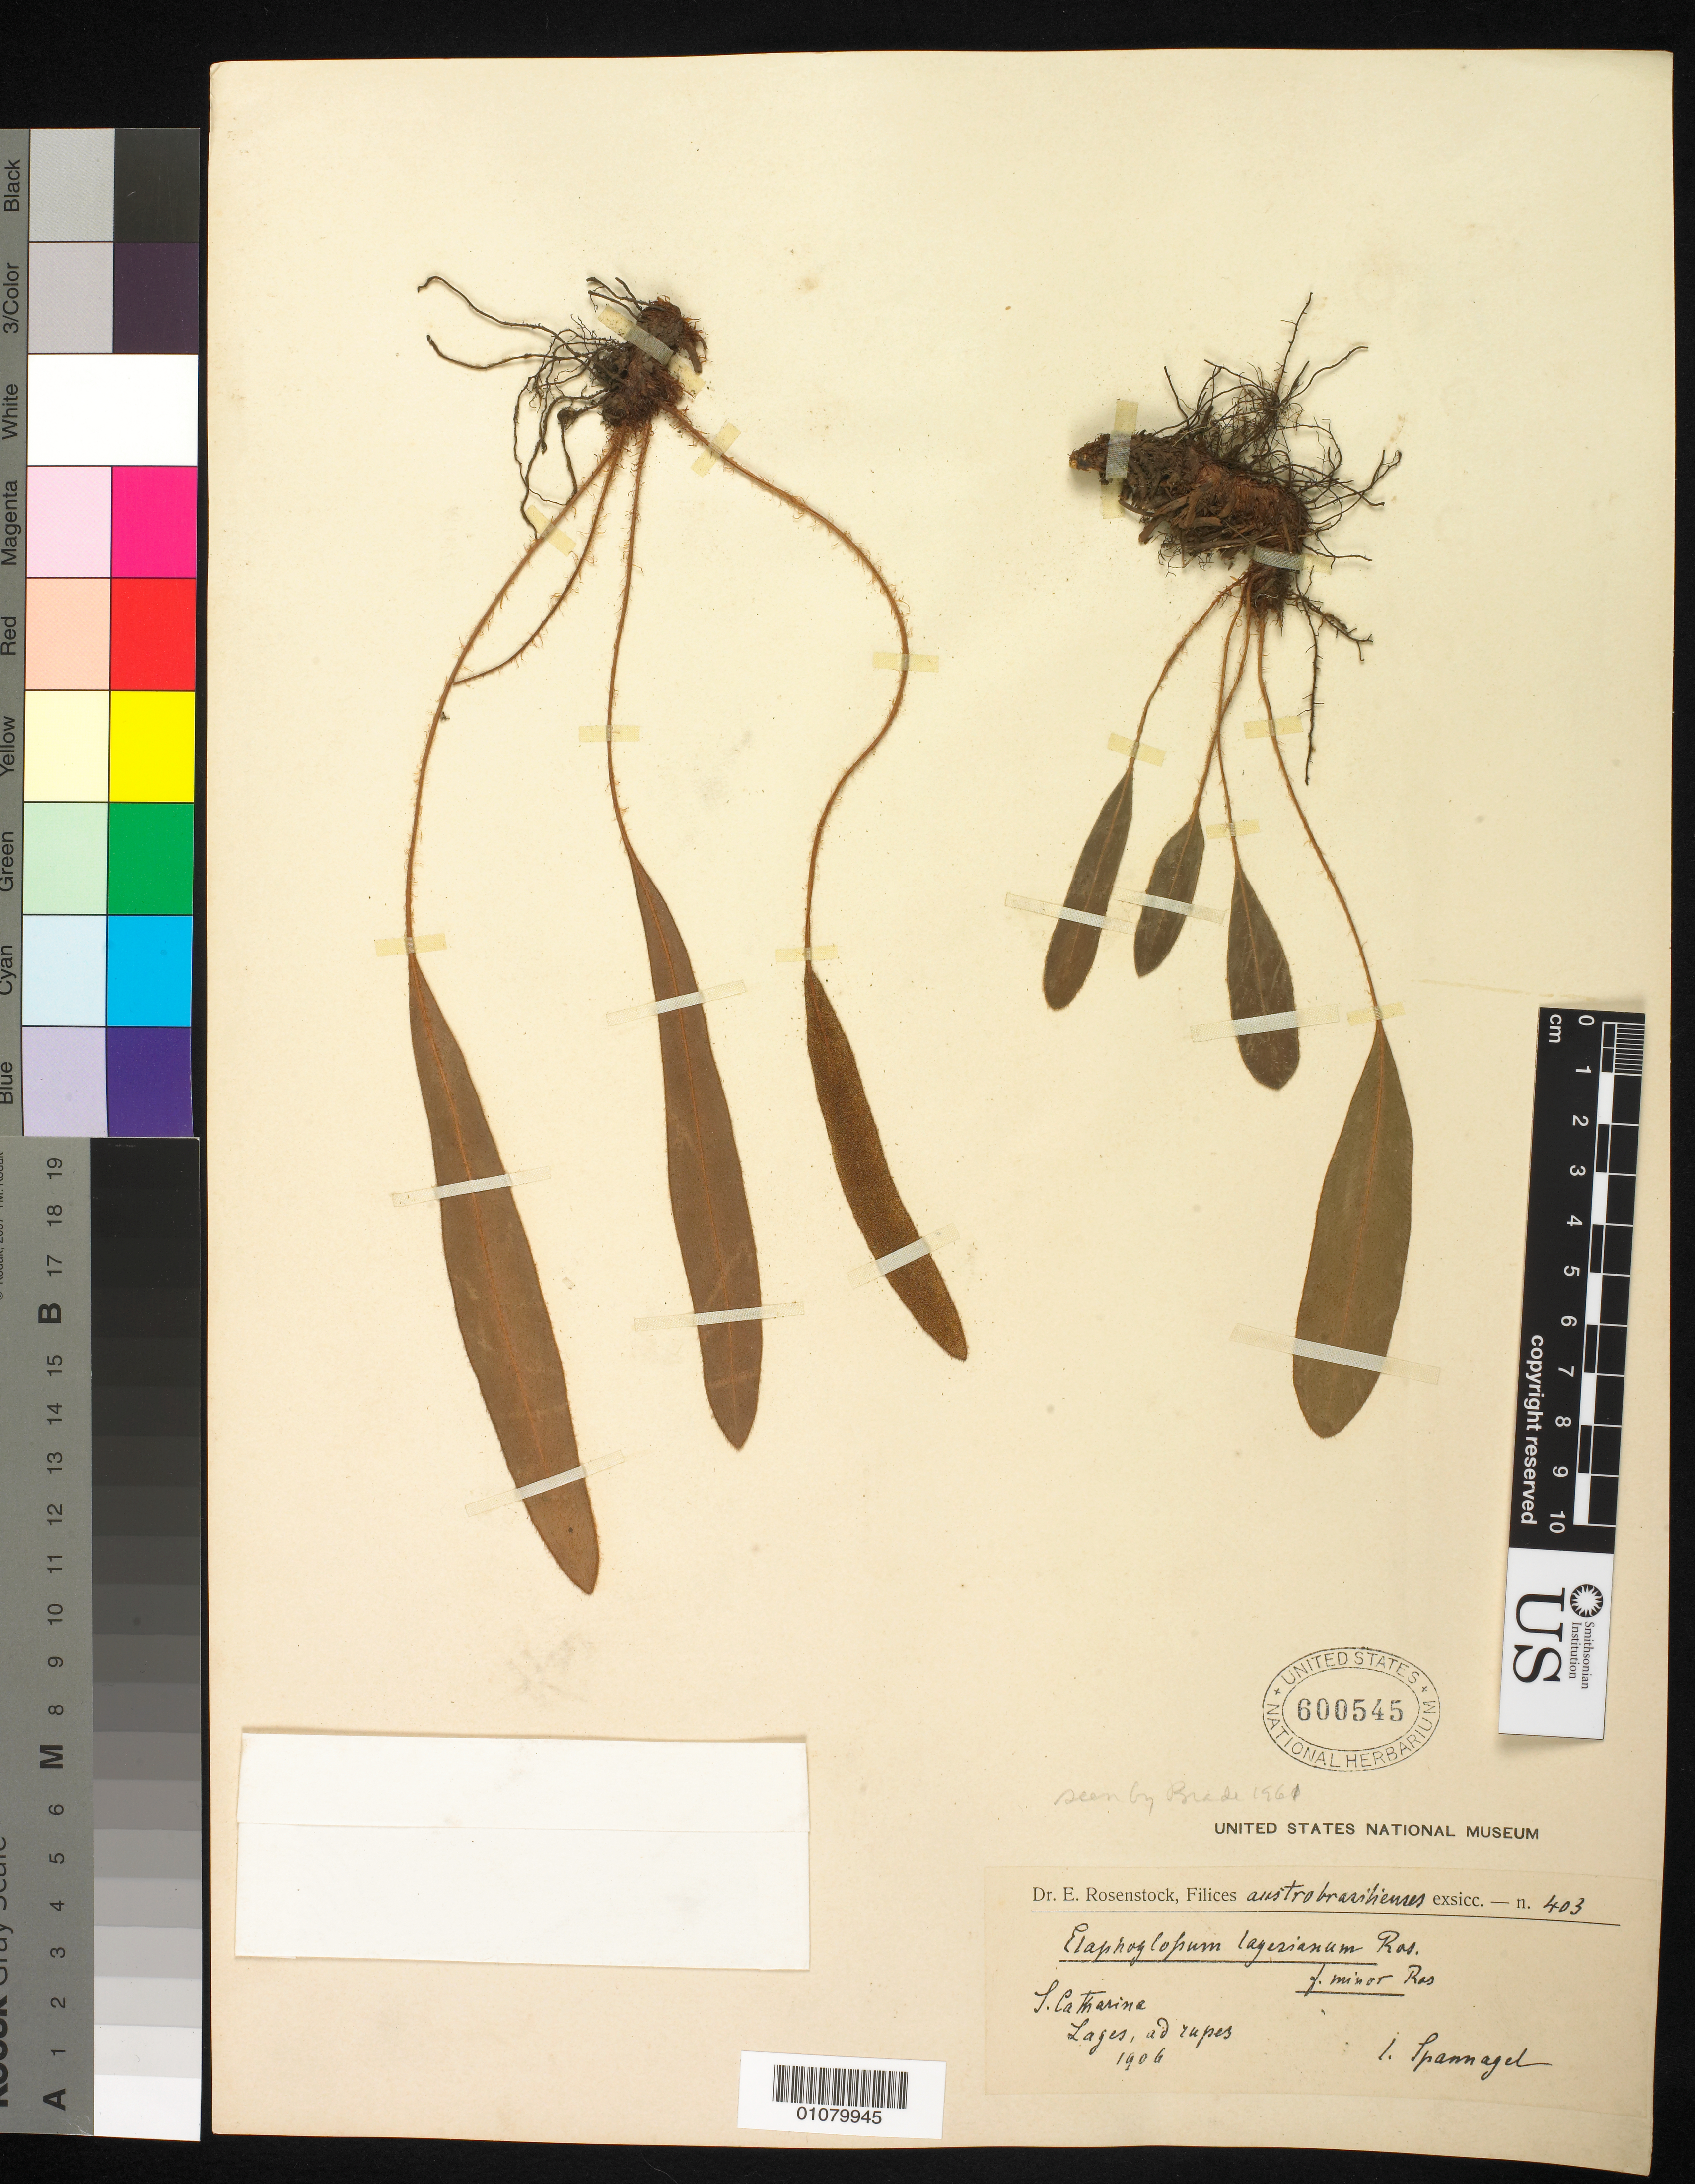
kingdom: Plantae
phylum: Tracheophyta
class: Polypodiopsida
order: Polypodiales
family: Dryopteridaceae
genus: Elaphoglossum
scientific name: Elaphoglossum lagersianum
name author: Rosenst.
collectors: C. Spannagel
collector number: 403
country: Brazil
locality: Santa Catharina (Catarina)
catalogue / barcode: US 600545